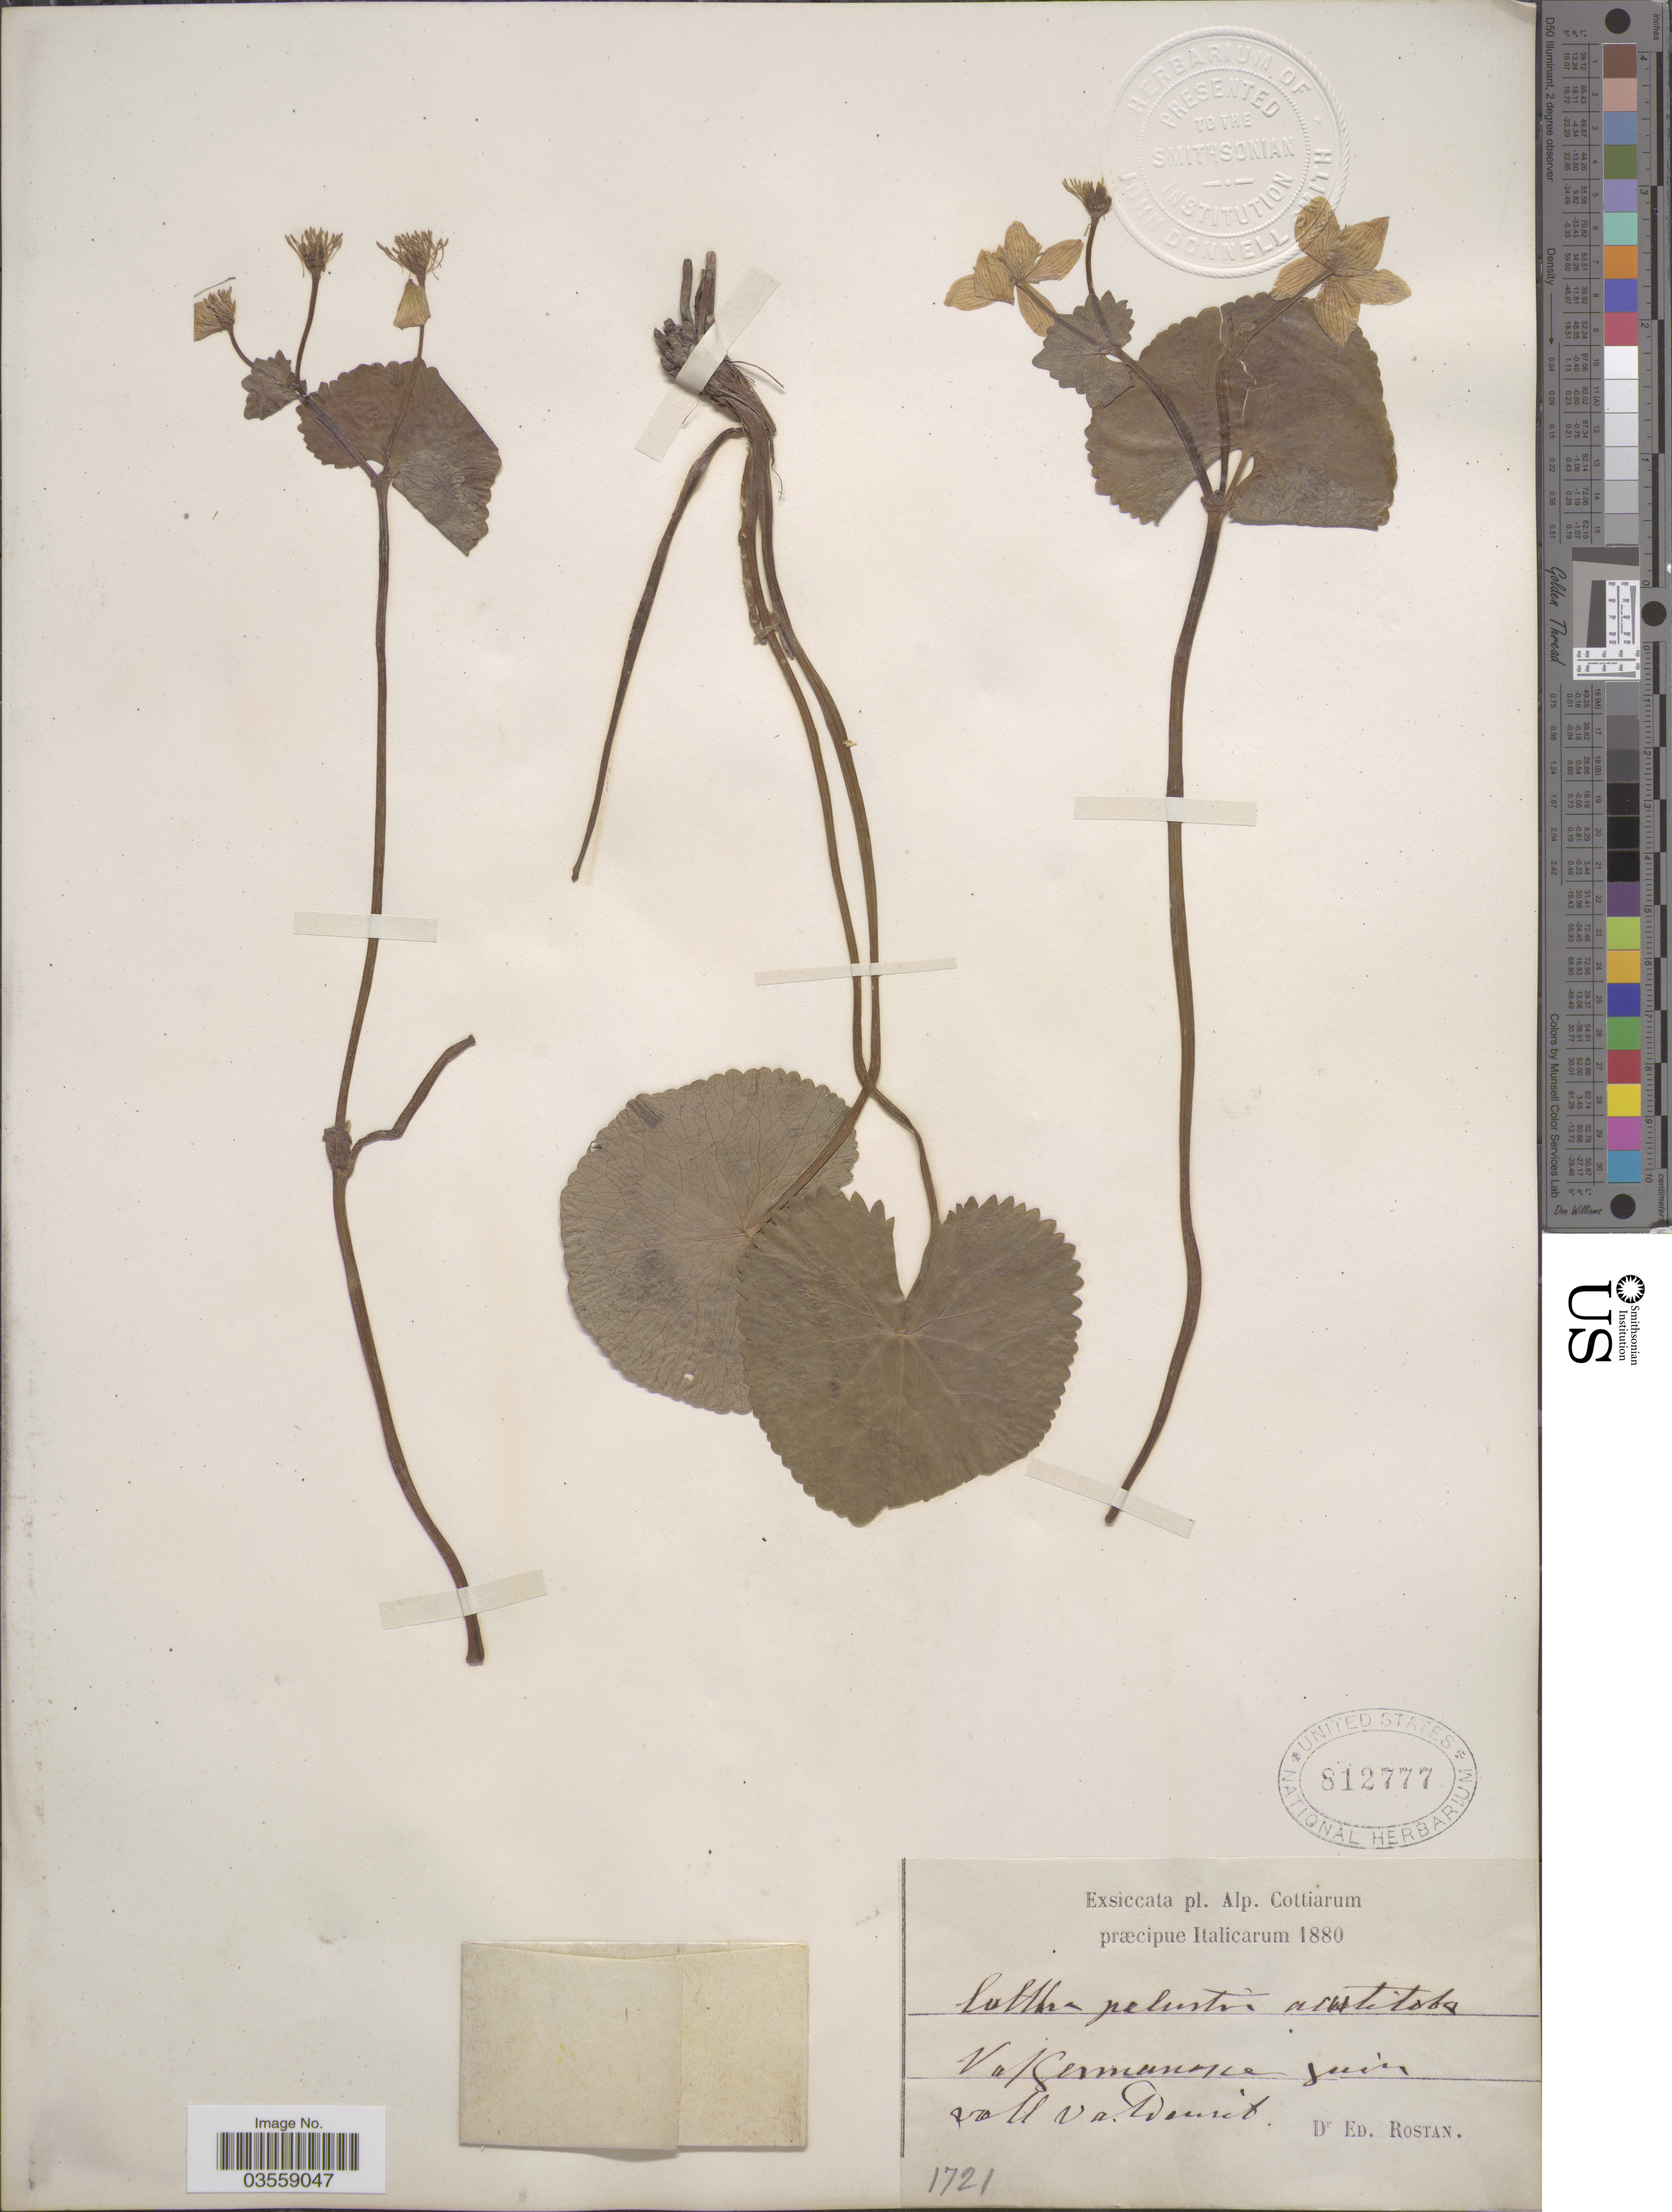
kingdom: Plantae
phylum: Tracheophyta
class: Magnoliopsida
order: Ranunculales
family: Ranunculaceae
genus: Caltha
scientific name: Caltha palustris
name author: L.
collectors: E. Rostan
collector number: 1721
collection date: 1880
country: Italy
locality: Alp. Cottiarum præcipue Italicarum. Val Germane guin vall va Derrit. [interpreted]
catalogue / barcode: US 812777